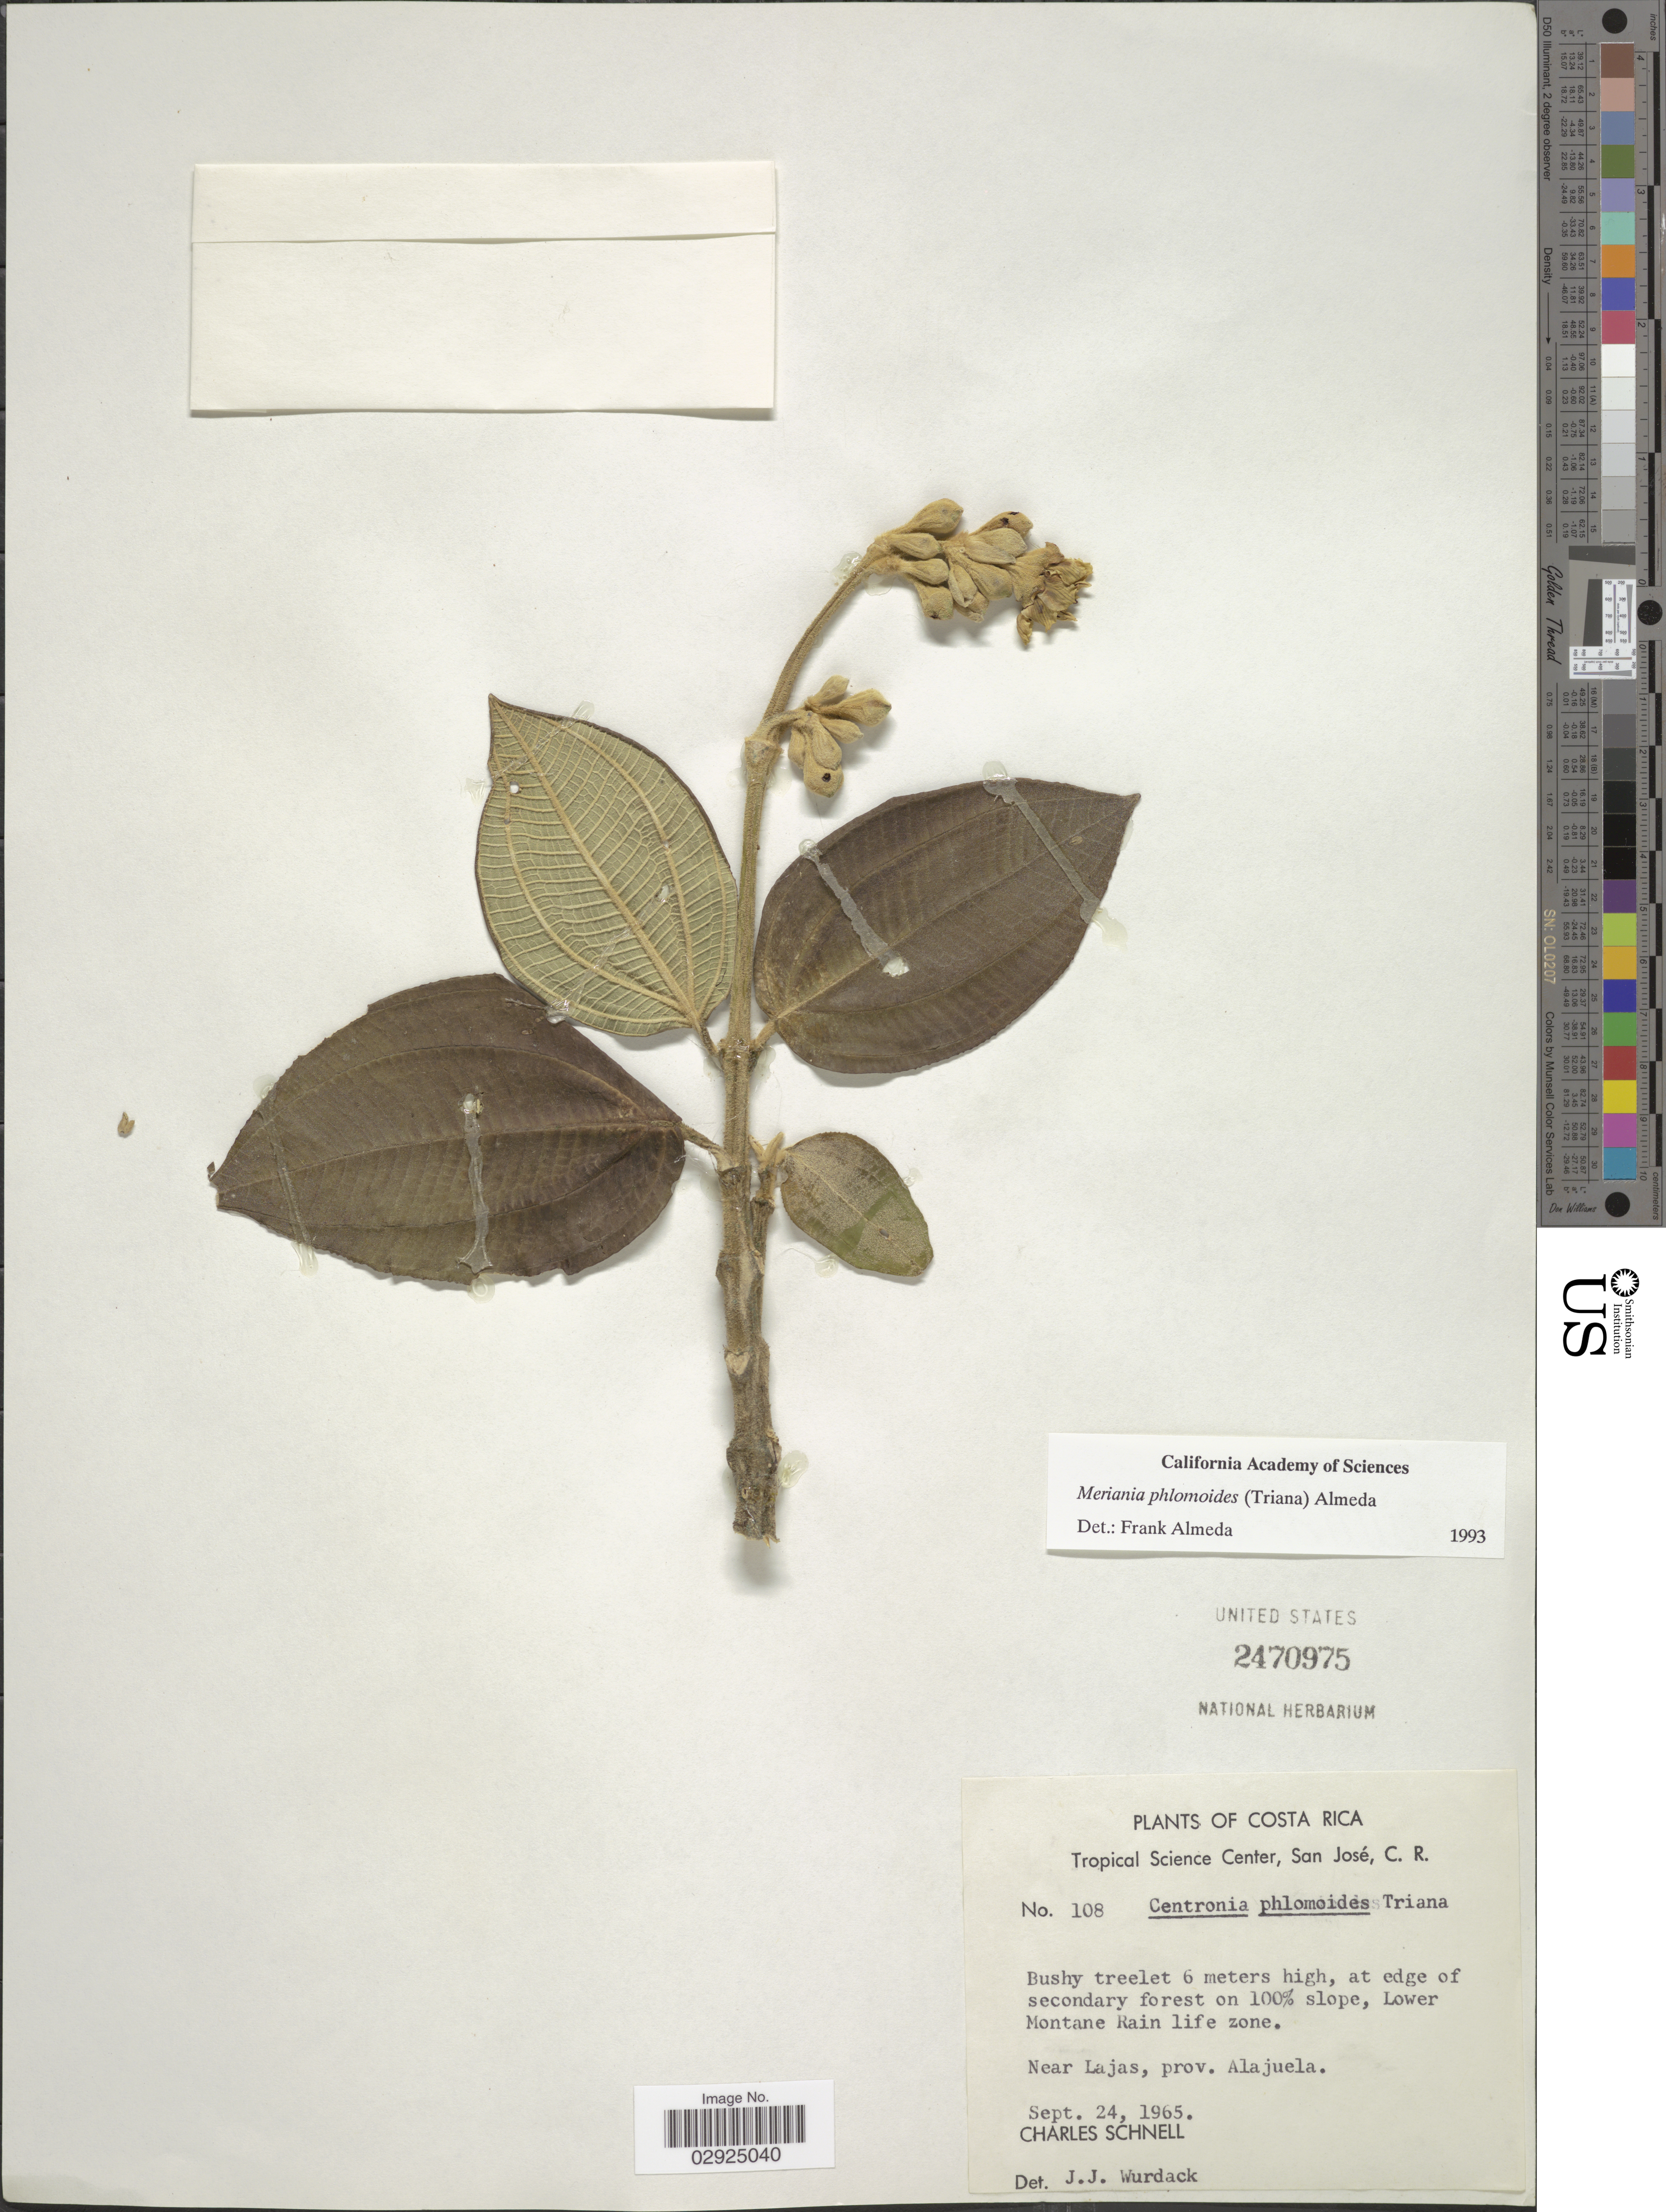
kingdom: Plantae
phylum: Tracheophyta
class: Magnoliopsida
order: Myrtales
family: Melastomataceae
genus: Meriania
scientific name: Meriania phlomoides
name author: (Triana) Almeda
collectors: C. Schnell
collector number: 108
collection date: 1965-09-24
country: Costa Rica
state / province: Alajuela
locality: Nea Lajas, prov. Alajuela, Lower Montane Rain Life zone.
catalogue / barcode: US 2470975